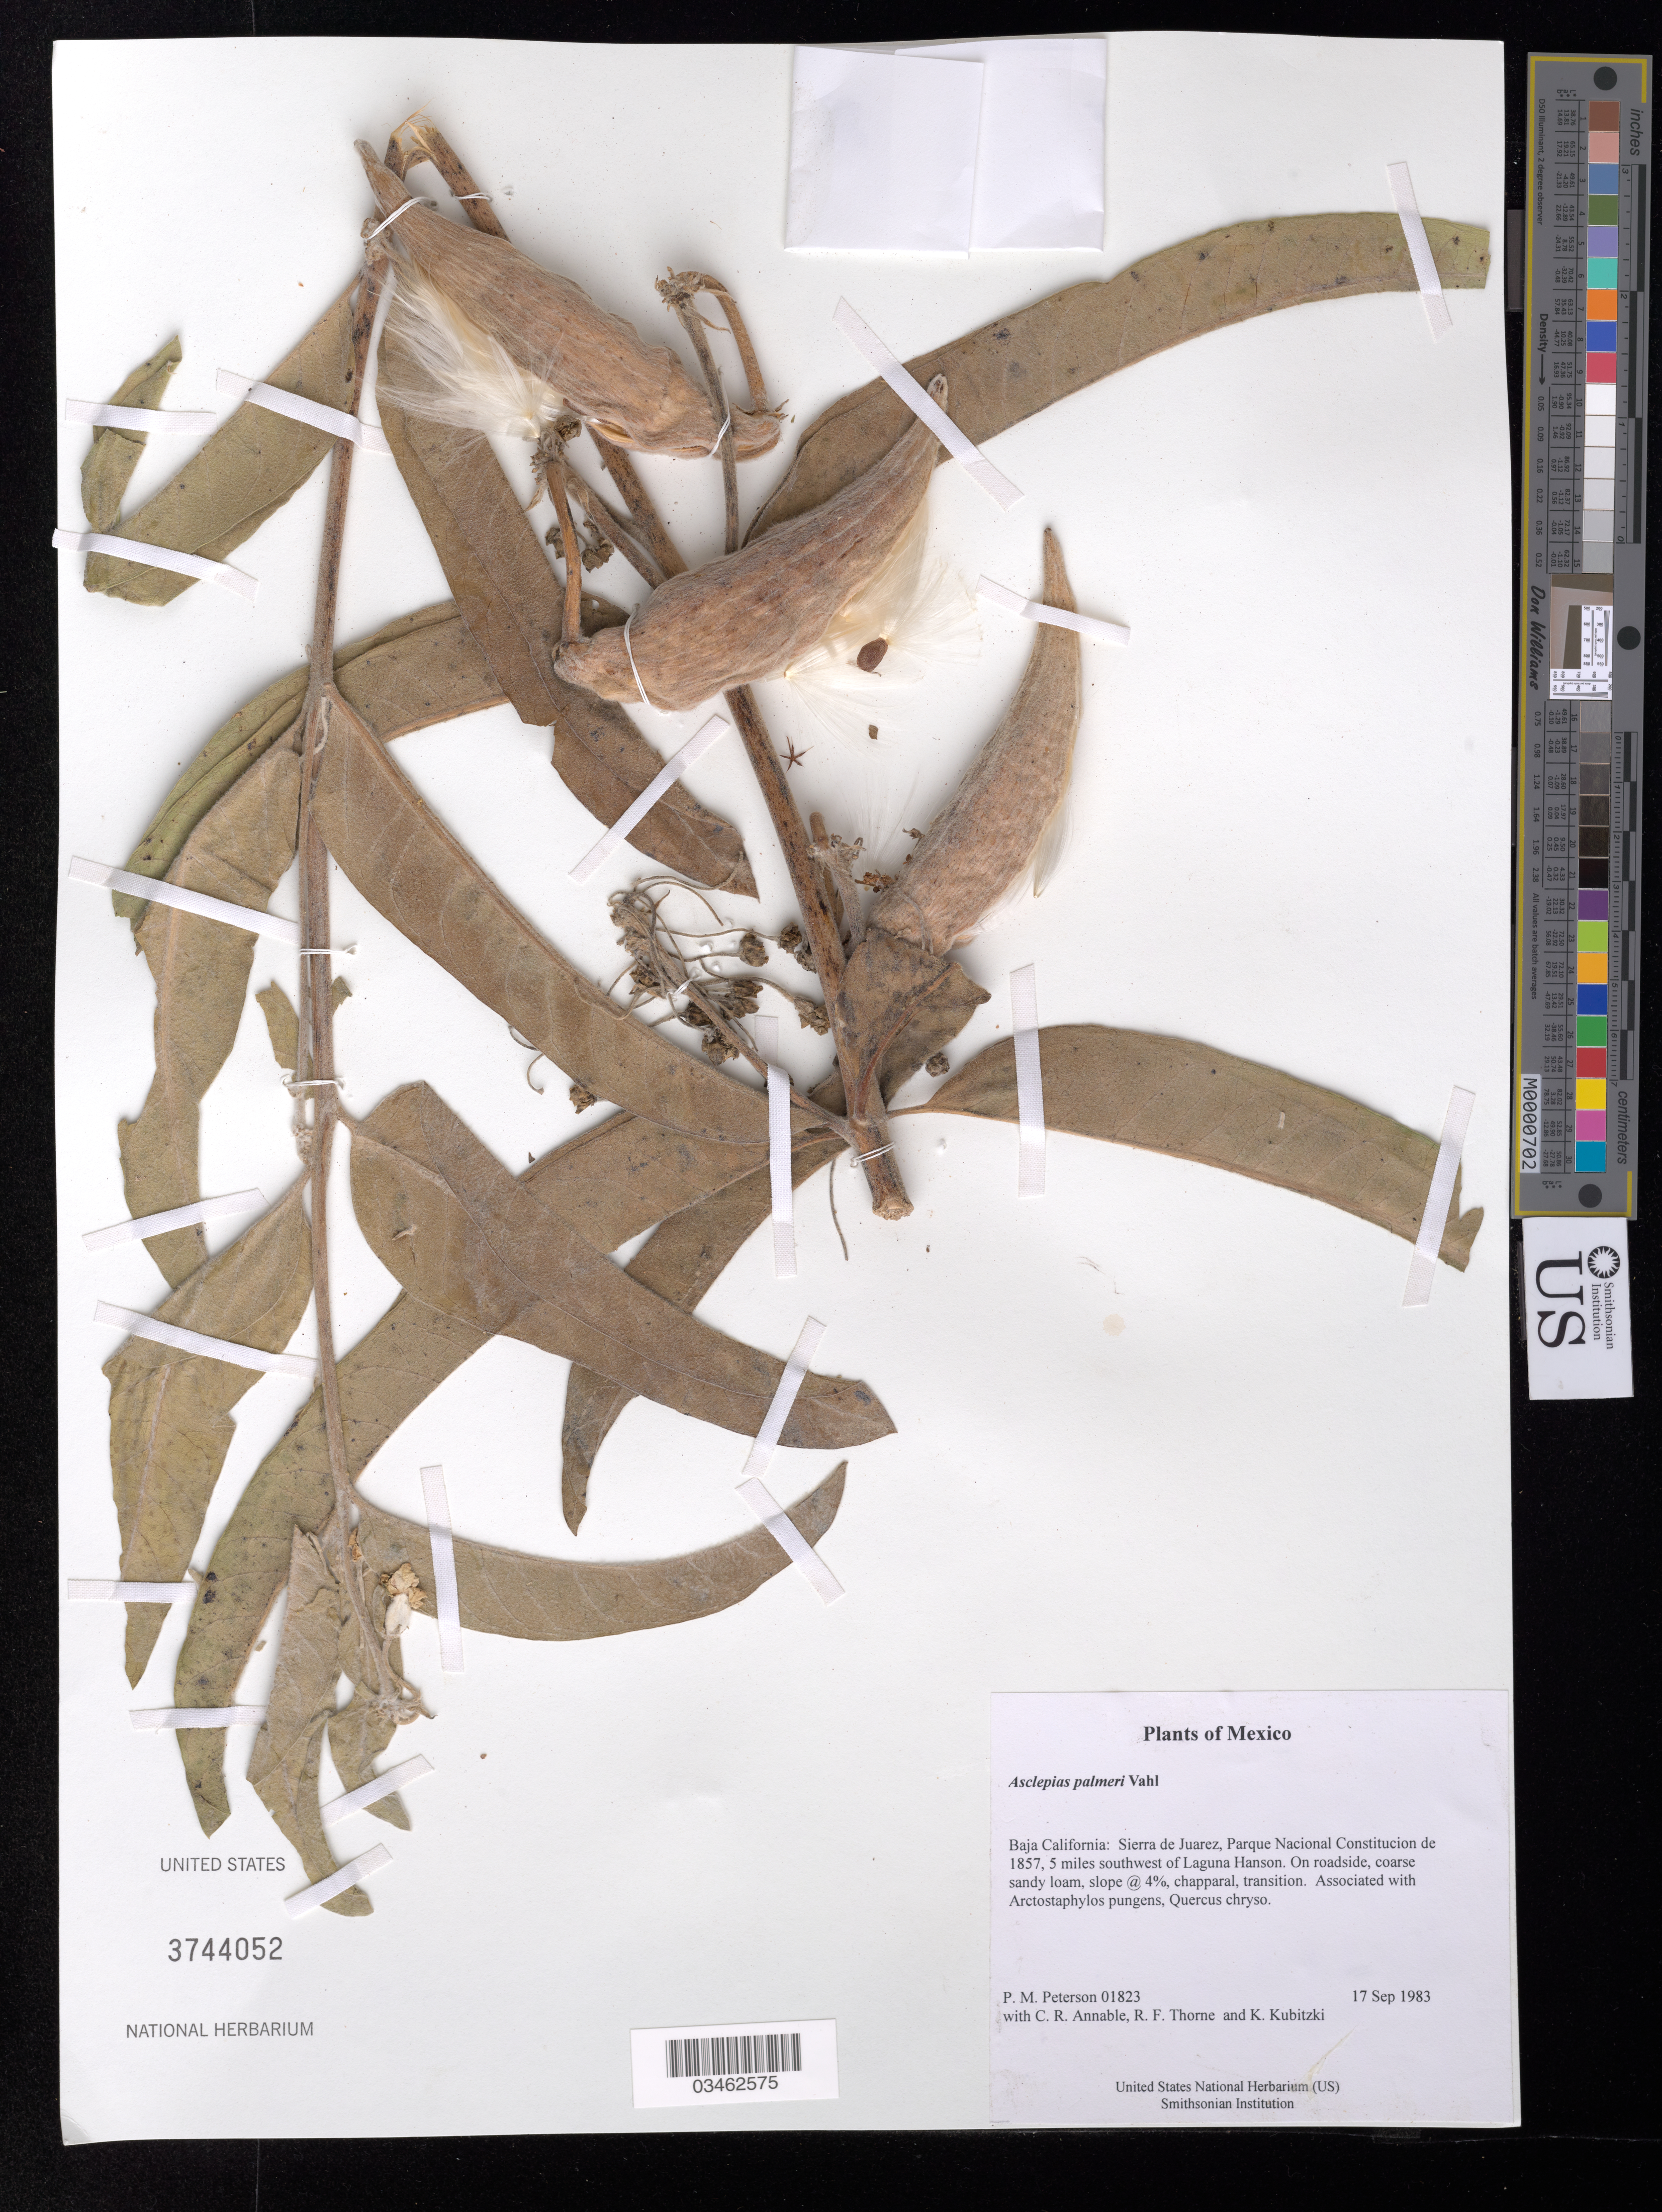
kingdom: Plantae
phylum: Tracheophyta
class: Magnoliopsida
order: Gentianales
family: Apocynaceae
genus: Asclepias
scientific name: Asclepias palmeri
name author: Vahl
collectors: P. M. Peterson, C. R. Annable, R. F. Thorne & K. Kubitzki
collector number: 01823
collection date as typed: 17 Sep 1983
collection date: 1983-09-17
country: Mexico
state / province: Baja California Norte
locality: Sierra de Juarez, Parque Nacional Constitucion de 1857, 5 miles southwest of Laguna Hanson.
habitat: On roadside, coarse sandy loam, slope @ 4%, chapparal, transition. Associated with Arctostaphylos pungens, Quercus chryso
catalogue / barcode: US 3744052